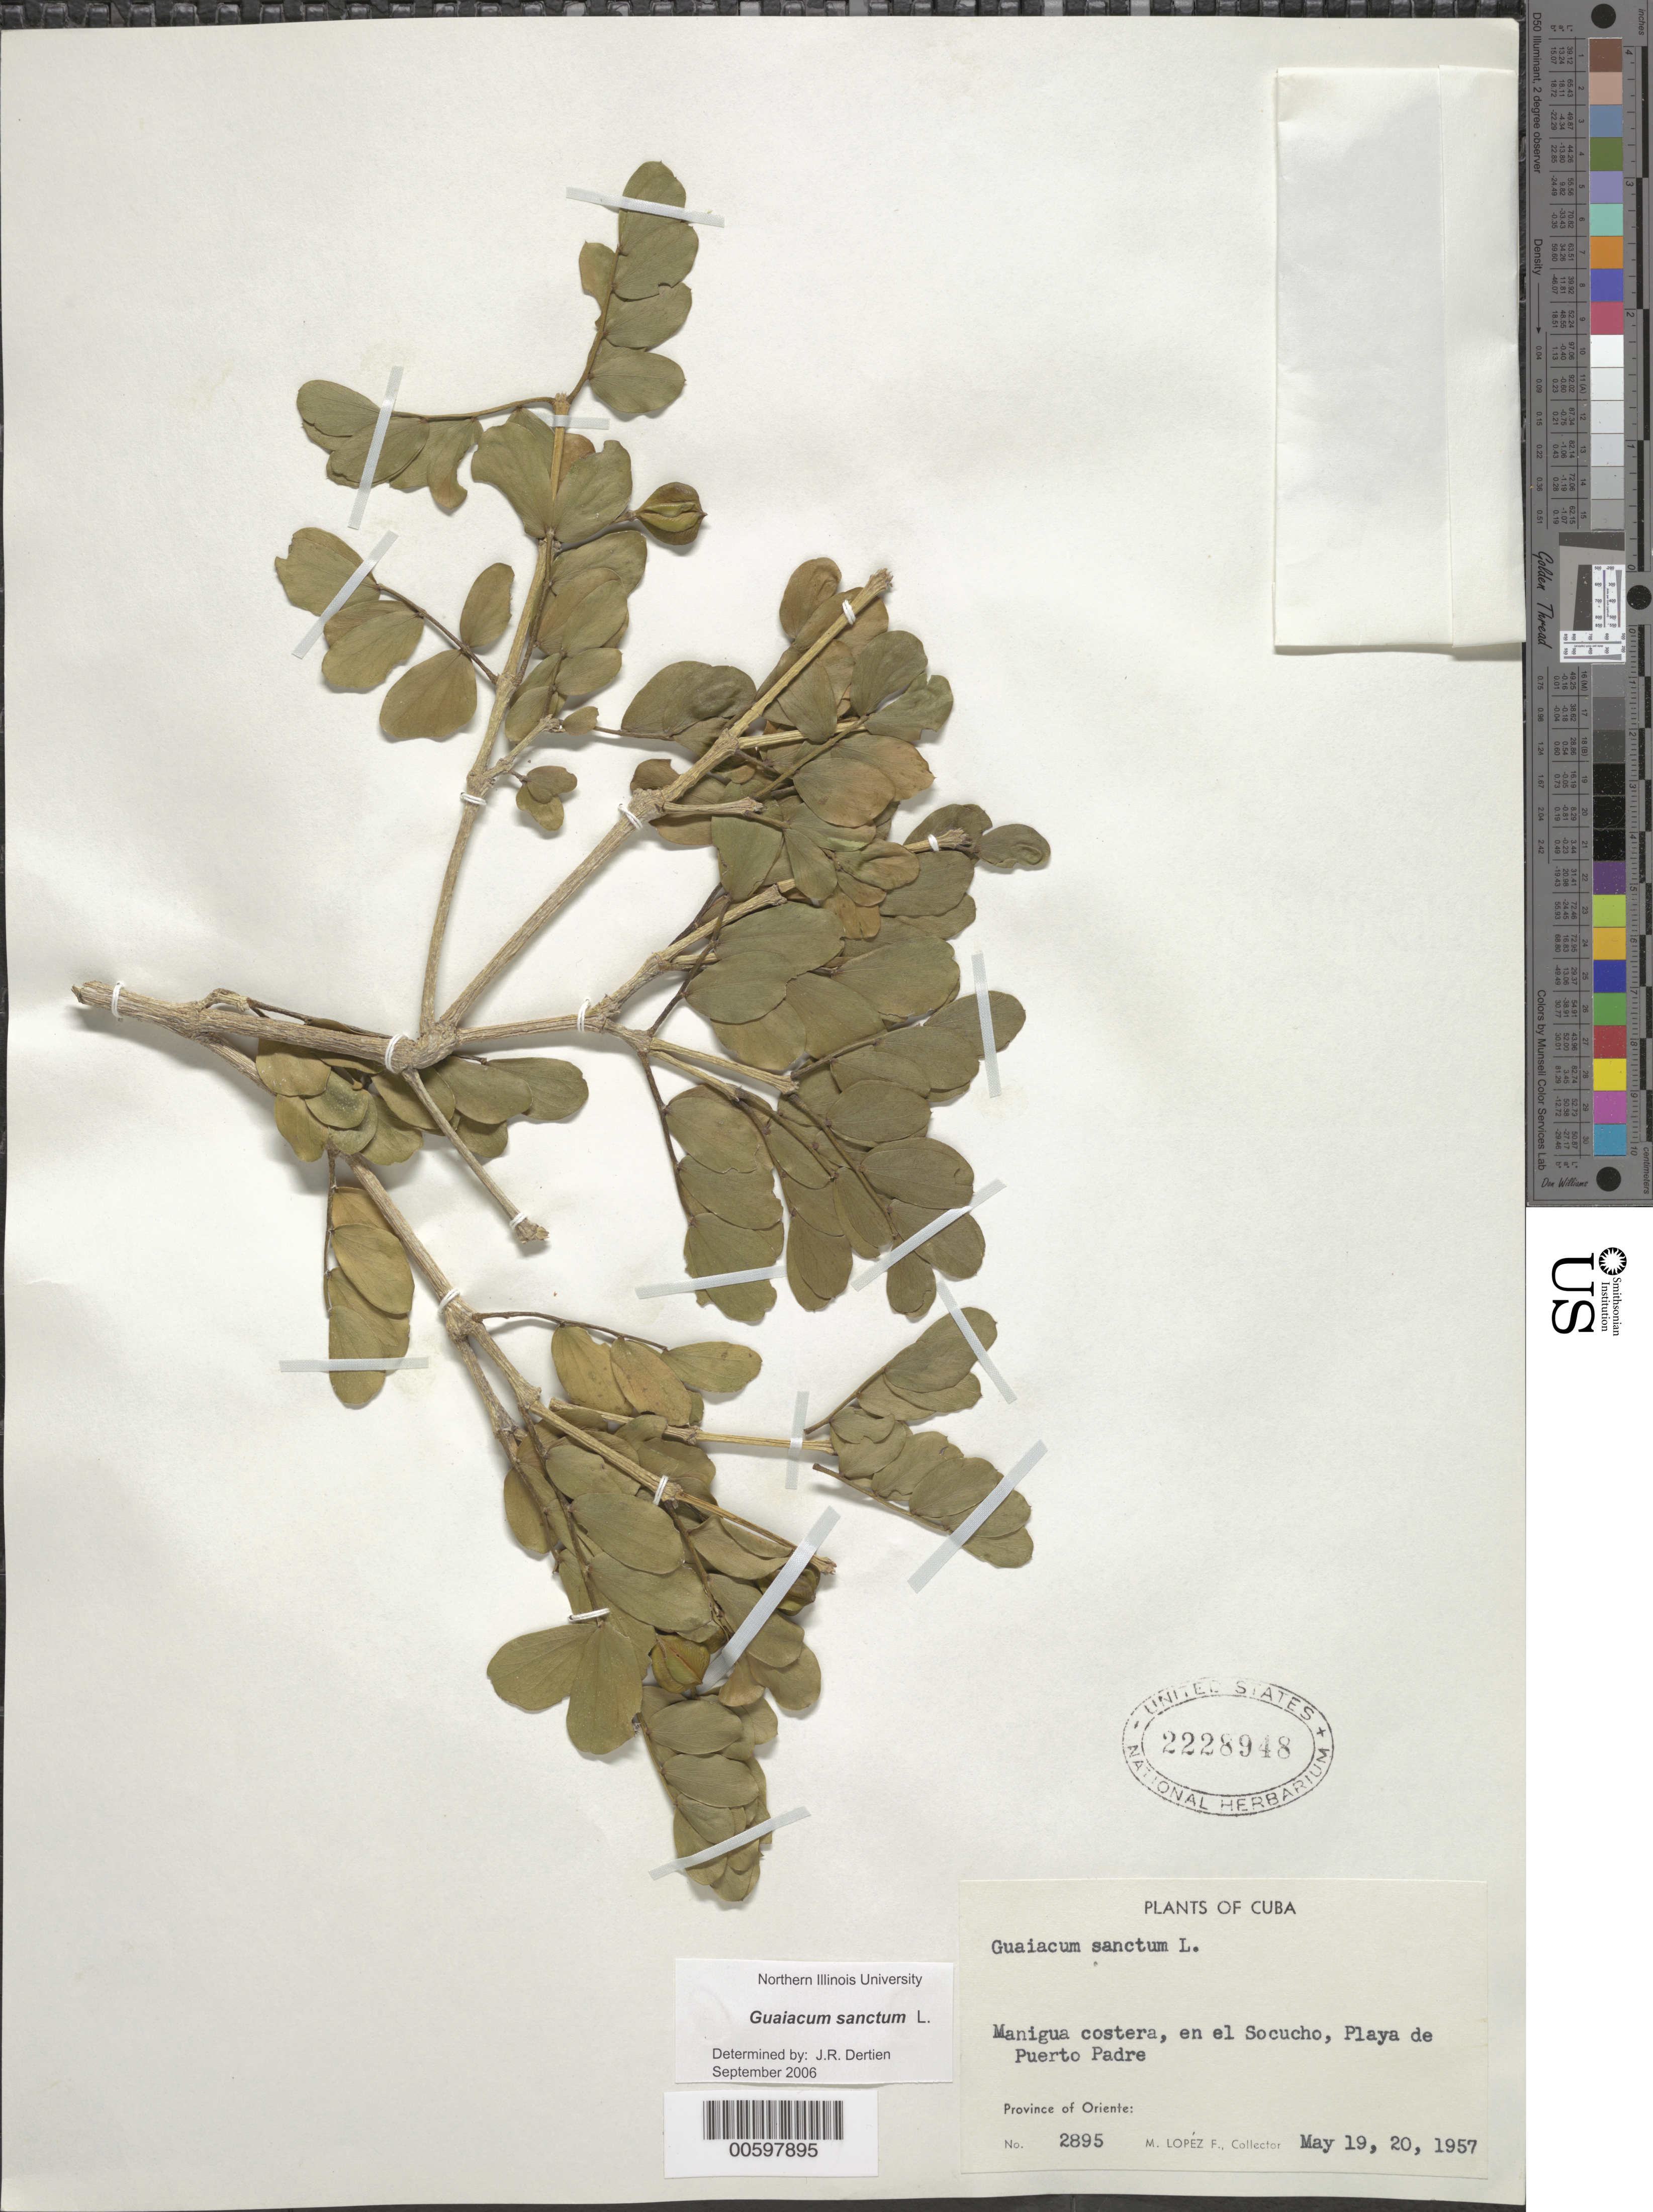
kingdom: Plantae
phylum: Tracheophyta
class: Magnoliopsida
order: Zygophyllales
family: Zygophyllaceae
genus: Guaiacum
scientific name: Guaiacum sanctum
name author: L.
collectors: M. López Figueiras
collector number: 2895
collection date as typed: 19 May 1957 and 20 May 1957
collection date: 1957-05-19,1957-05-20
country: Cuba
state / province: Las Tunas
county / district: Puerto Padre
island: Greater Antilles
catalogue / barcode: US 2228948